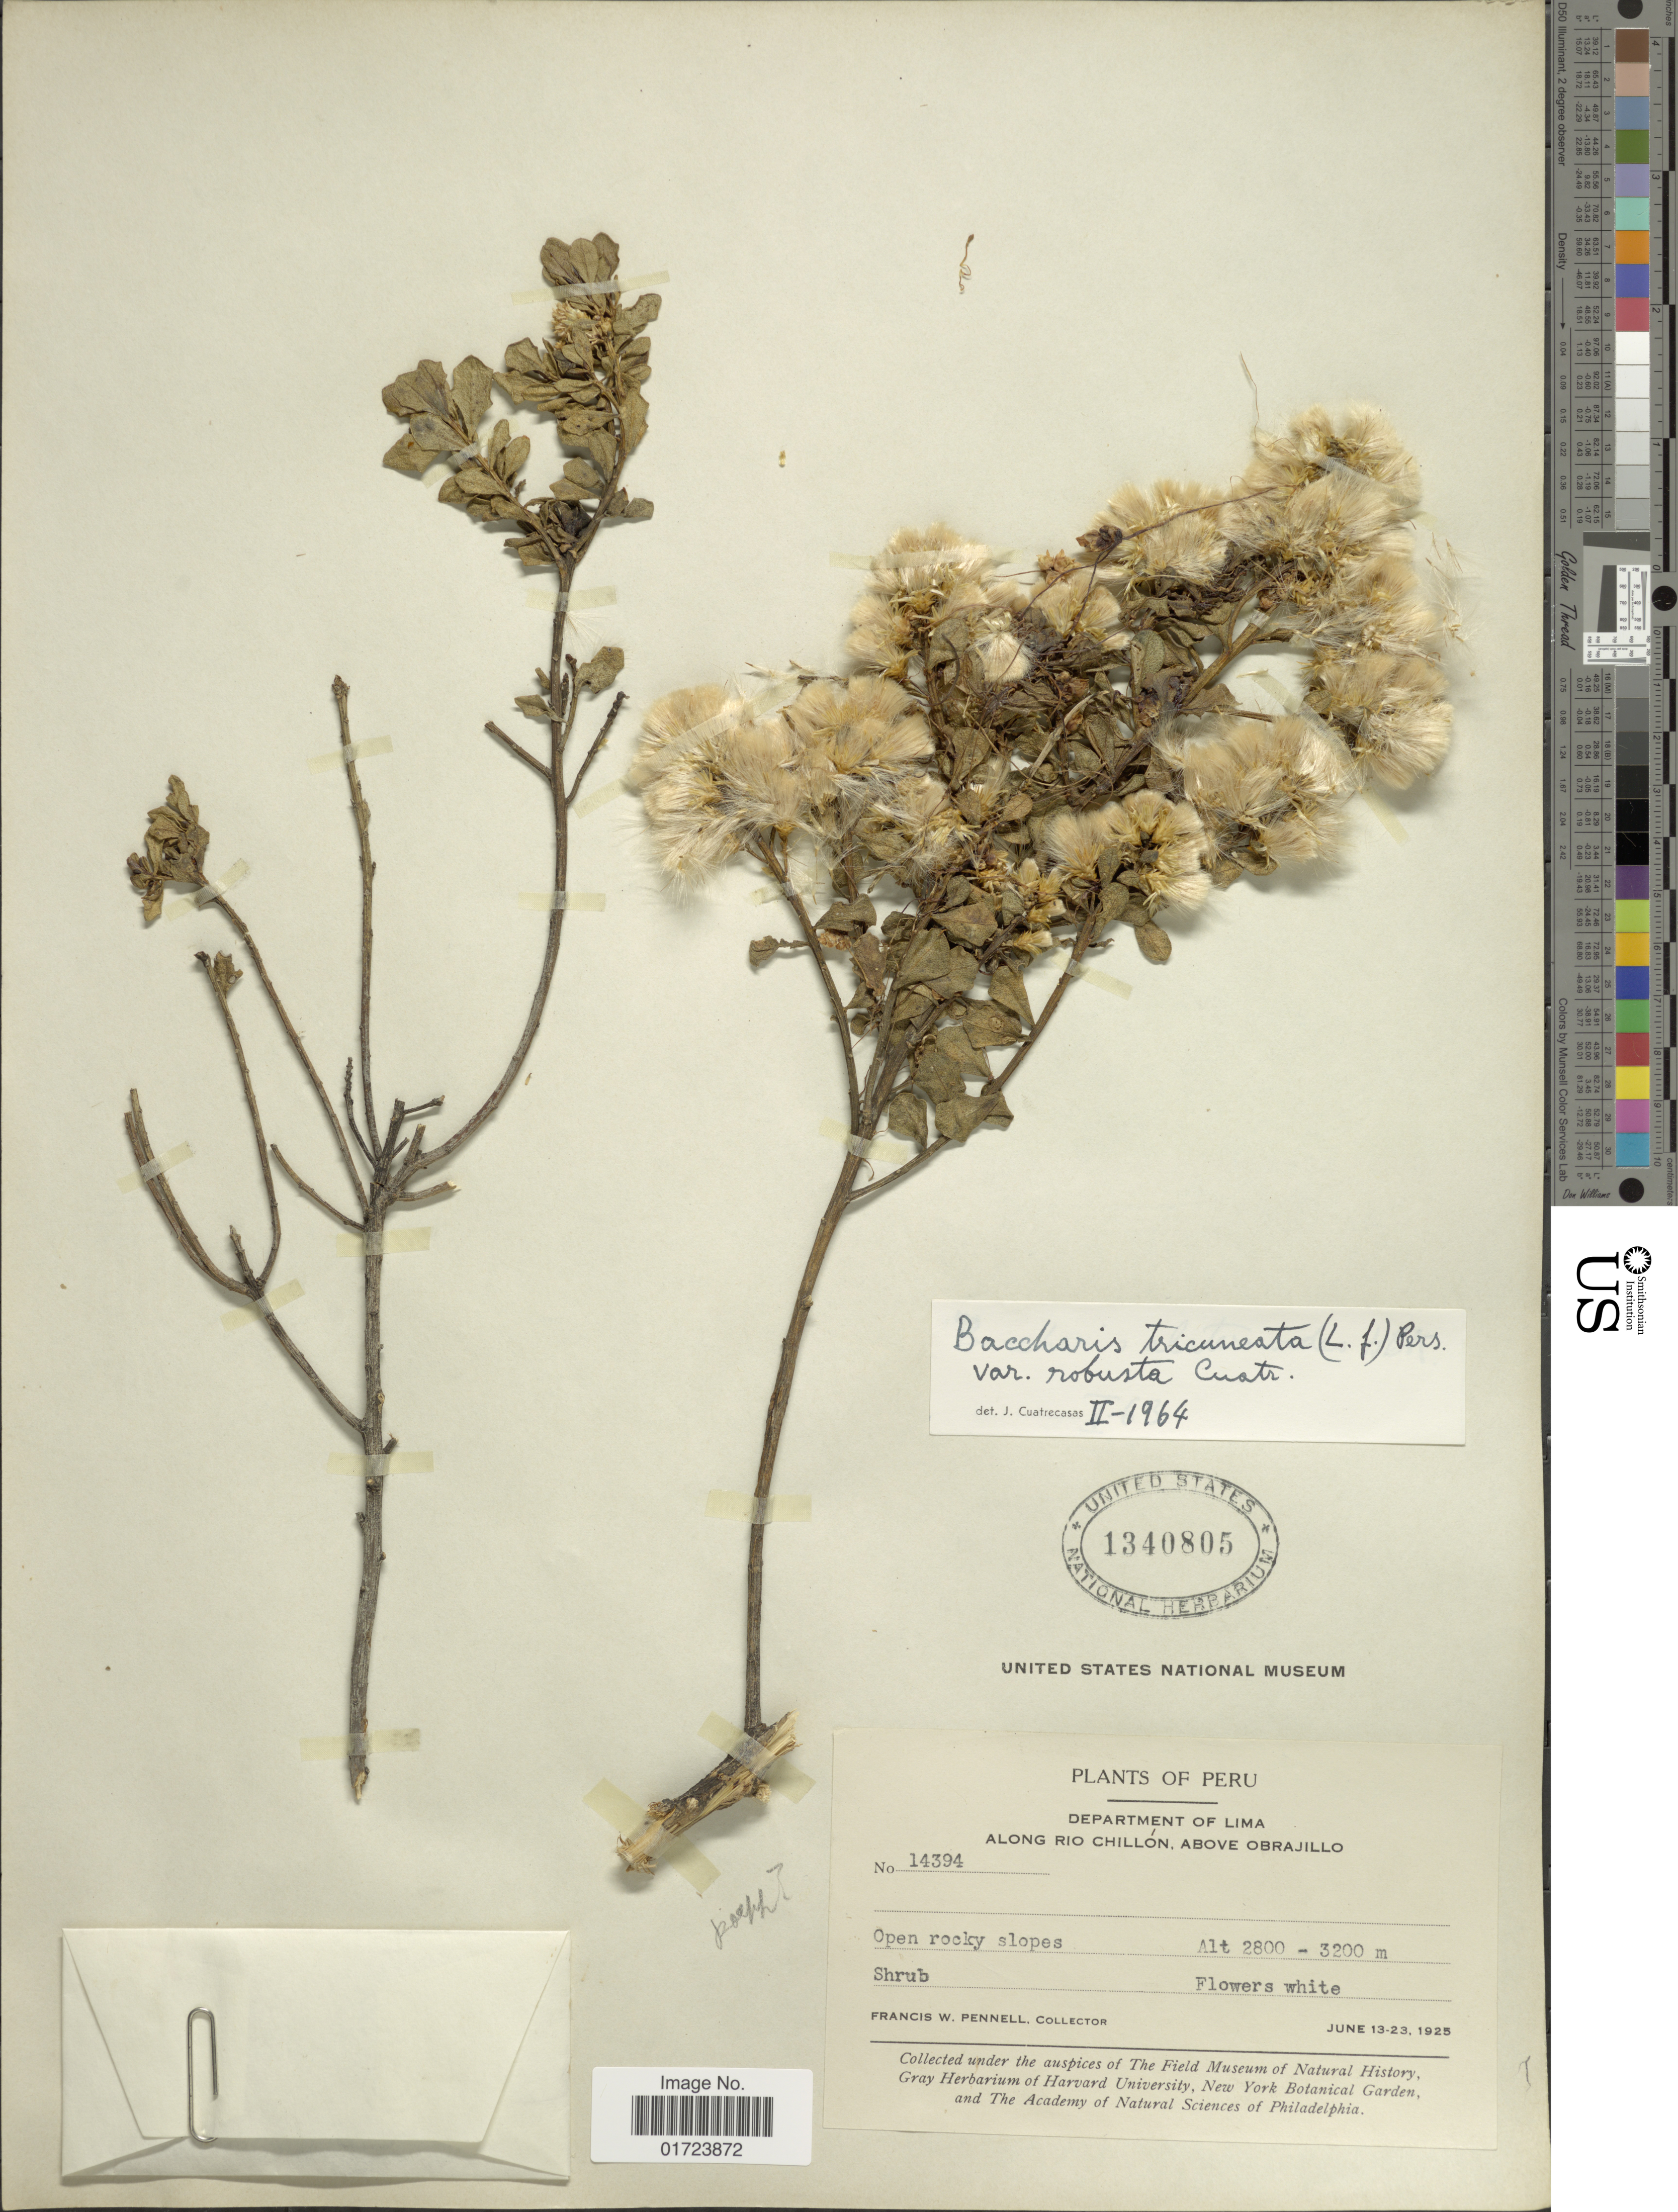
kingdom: Plantae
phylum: Tracheophyta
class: Magnoliopsida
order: Asterales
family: Asteraceae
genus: Baccharis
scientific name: Baccharis tricuneata var. robusta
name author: Cuatrec.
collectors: F. W. Pennell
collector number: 14394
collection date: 1925-06-13/1925-06-23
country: Peru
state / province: Lima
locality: Department of Lima. Along Rio Chillon, Above Abrajillo.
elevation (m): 2800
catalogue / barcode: US 1340805